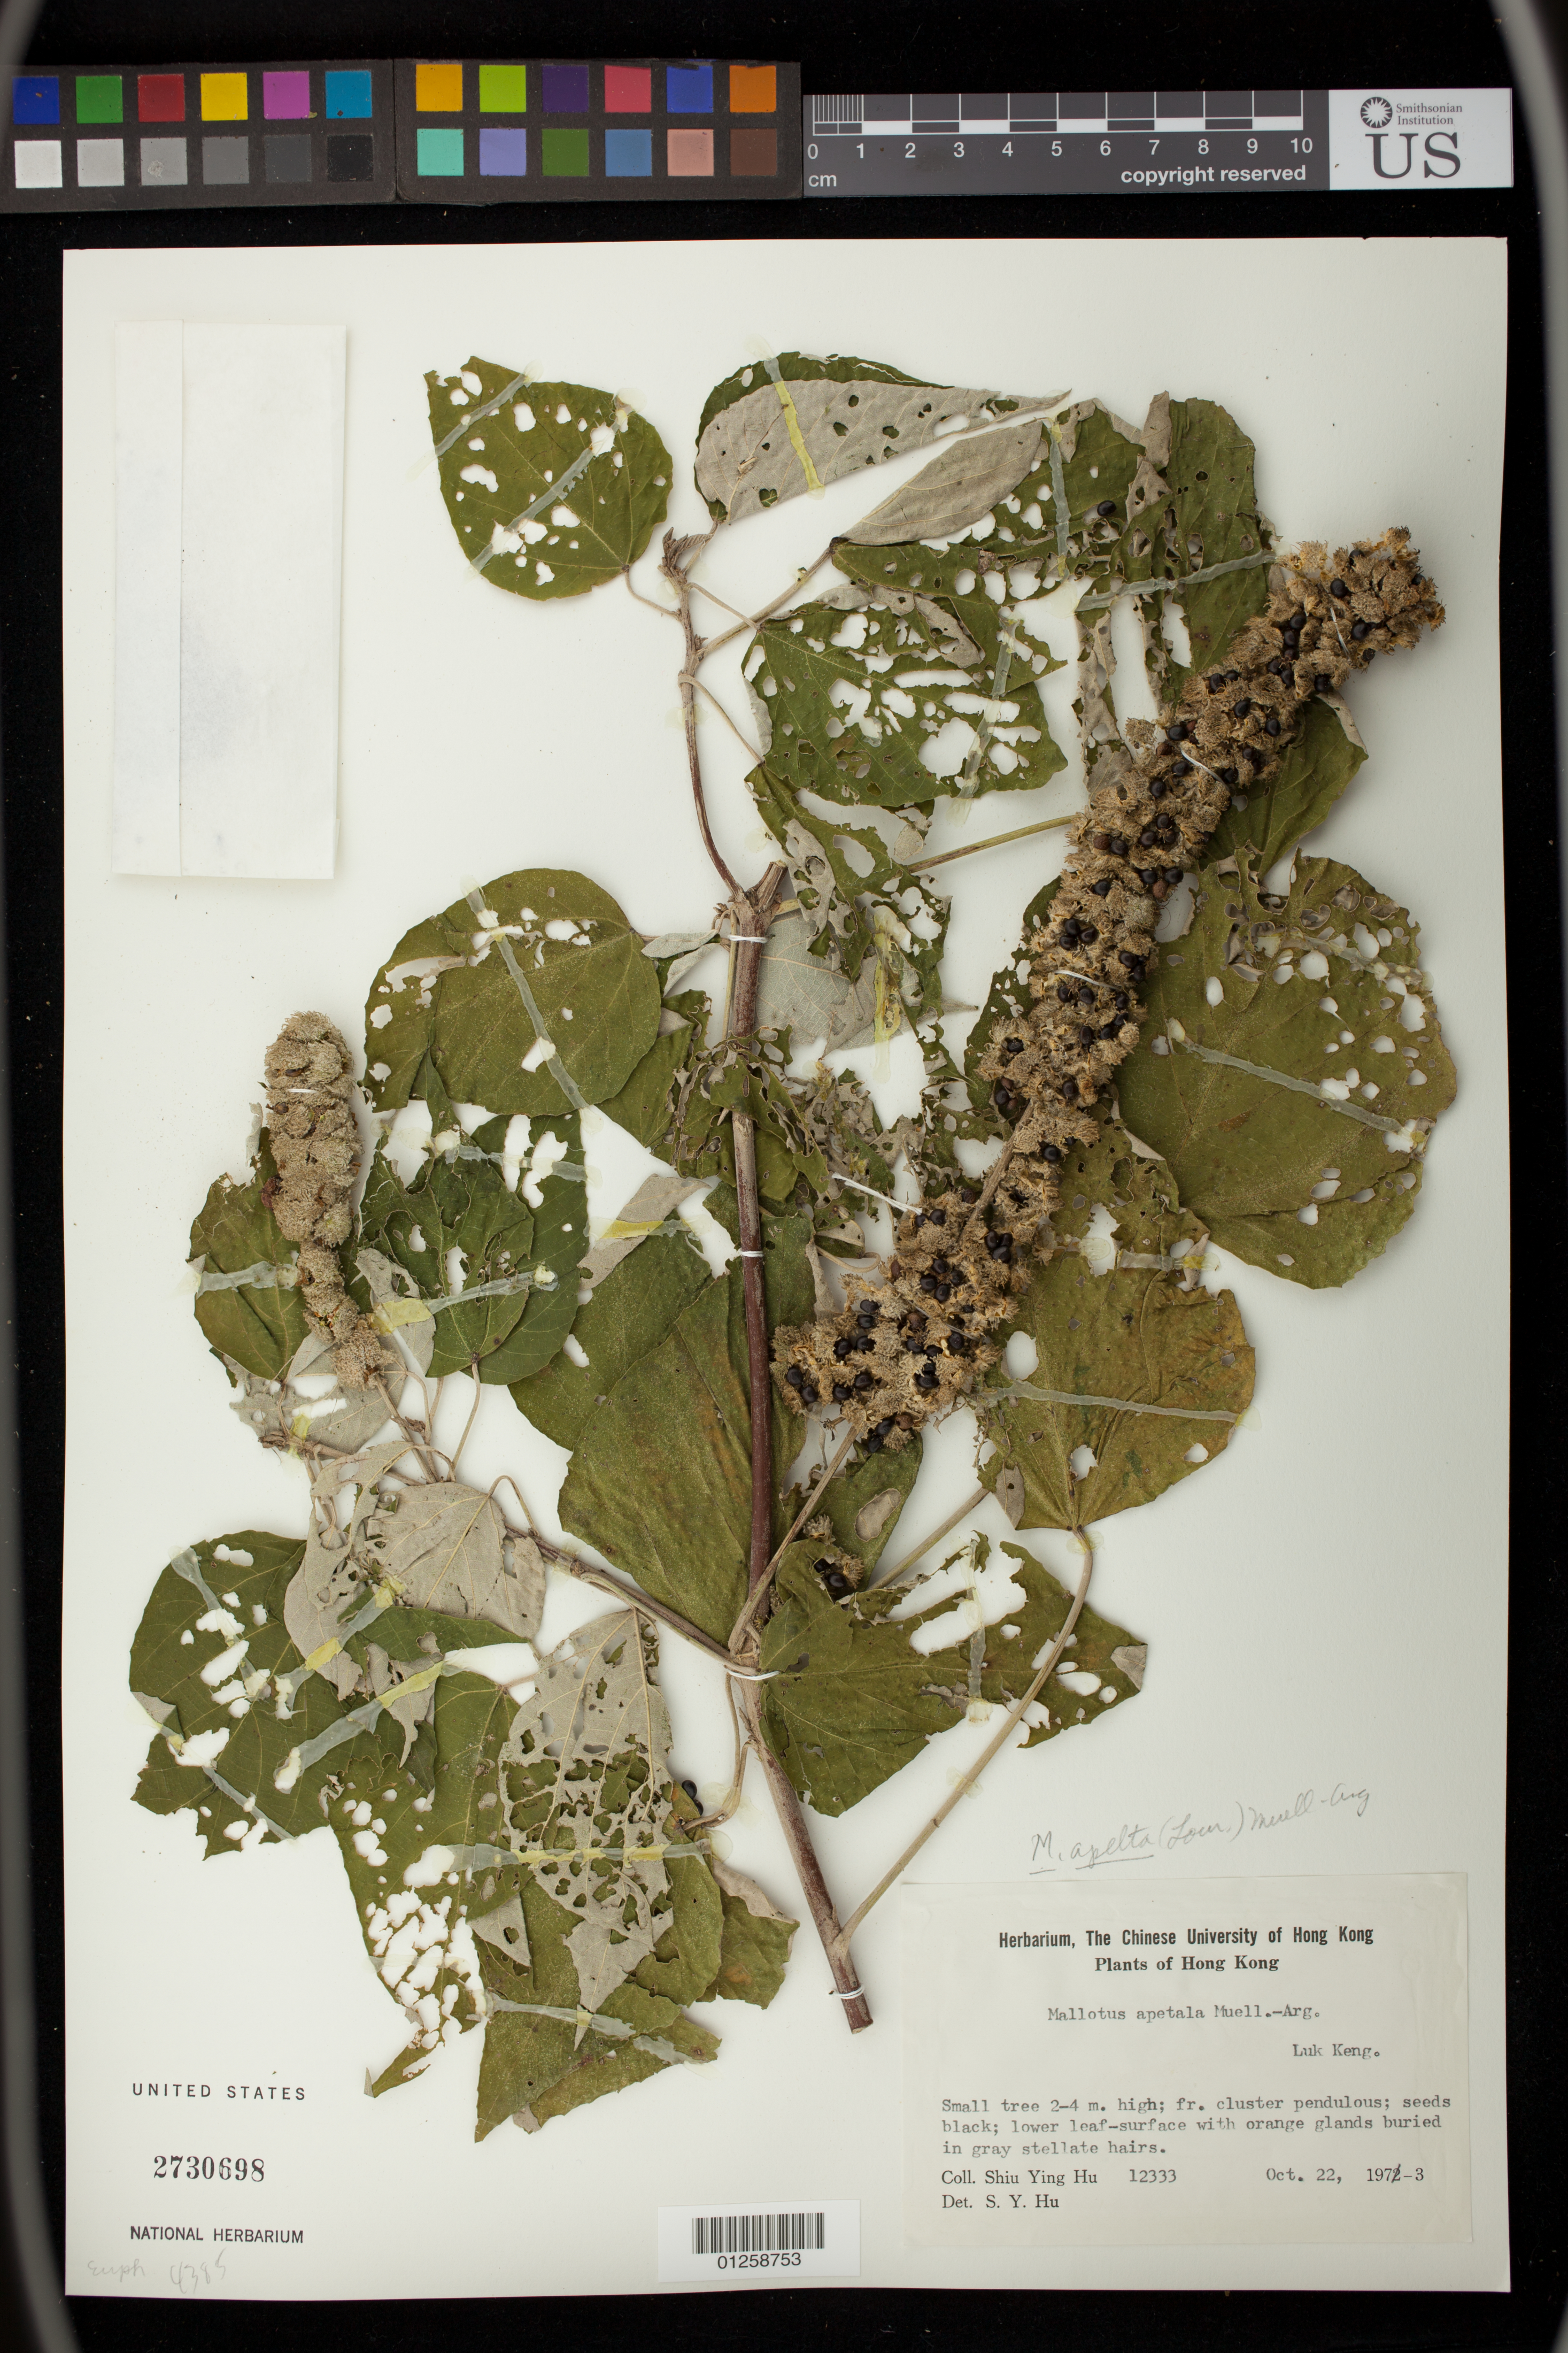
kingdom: Plantae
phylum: Tracheophyta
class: Magnoliopsida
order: Malpighiales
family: Euphorbiaceae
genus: Mallotus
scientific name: Mallotus apelta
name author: (Lour.) Müll. Arg.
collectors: S. Y. Hu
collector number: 12333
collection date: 1973-10-22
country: China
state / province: Hong Kong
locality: Luk Keng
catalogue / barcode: US 2730698